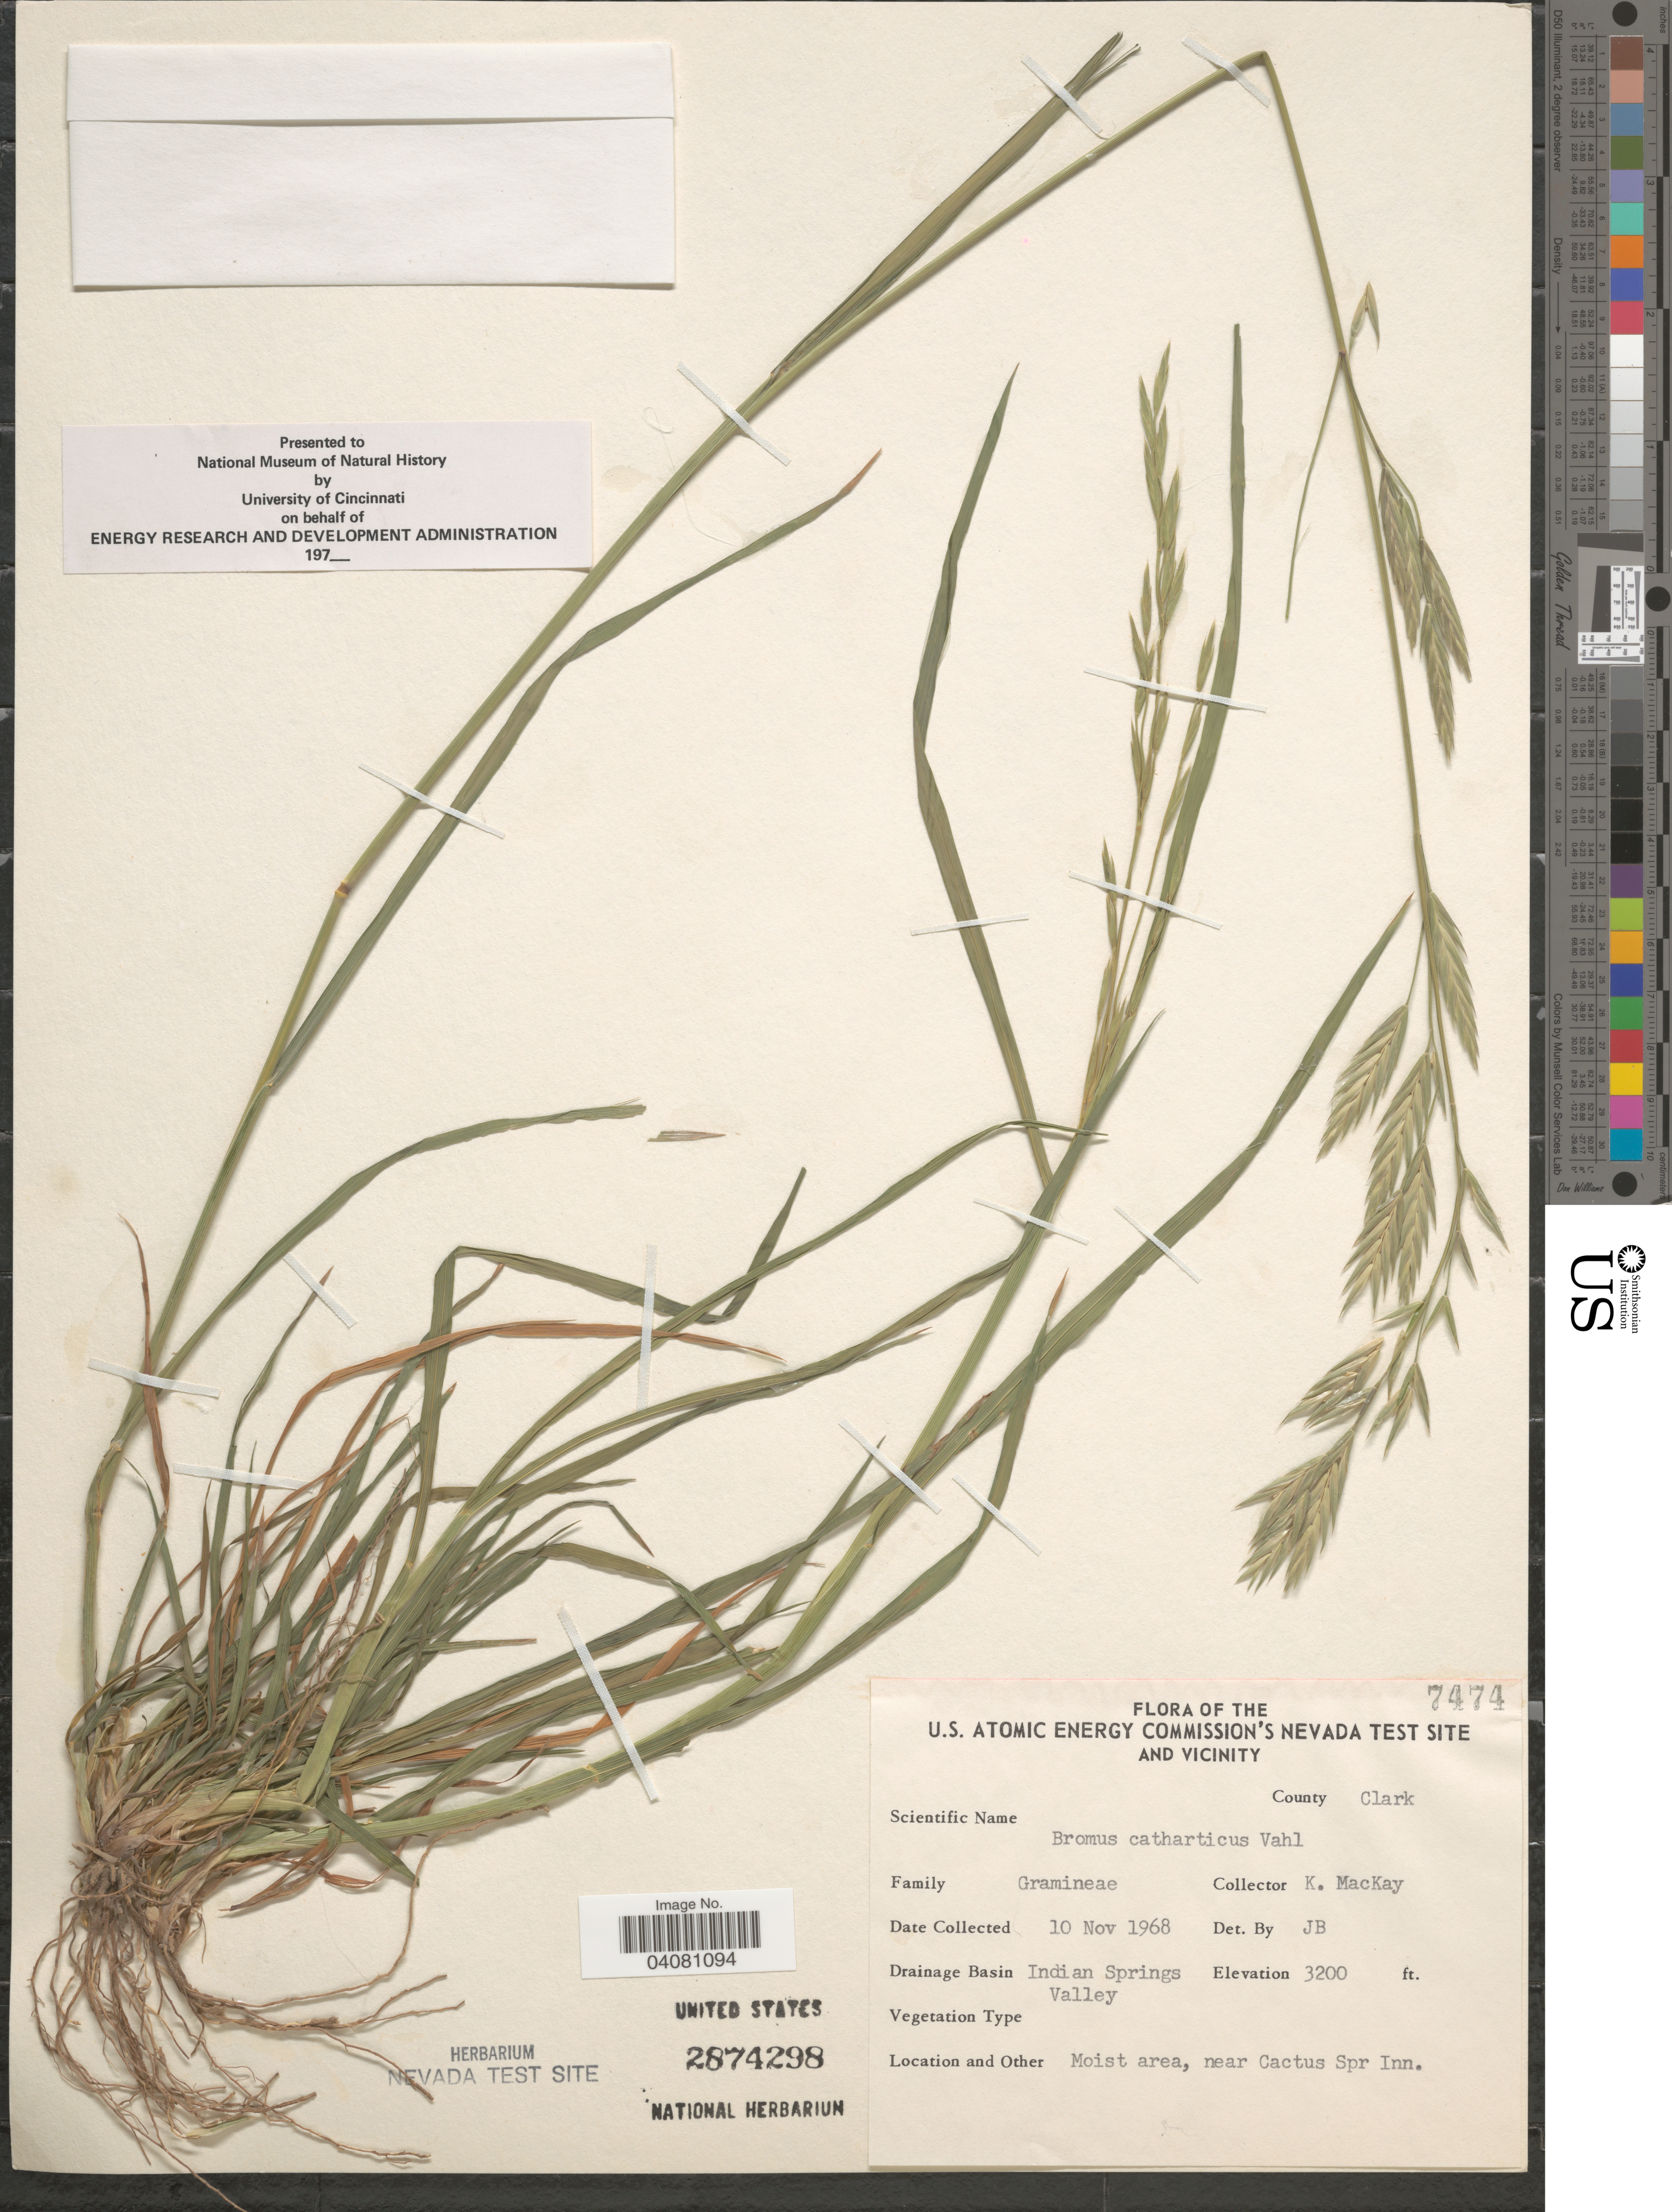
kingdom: Plantae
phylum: Tracheophyta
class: Liliopsida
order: Poales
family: Poaceae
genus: Bromus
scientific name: Bromus carinatus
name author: Hook. & Arn.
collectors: K. Mackay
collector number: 7474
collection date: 1968-11-10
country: United States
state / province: Nevada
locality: U.S. Atomic Energy Commission's Nevada Test Site And Vicinity. County Clark. Drainage Basin Indian Springs Valley. Moist area, near Cactus Spr Inn.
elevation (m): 975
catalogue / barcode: US 2874298